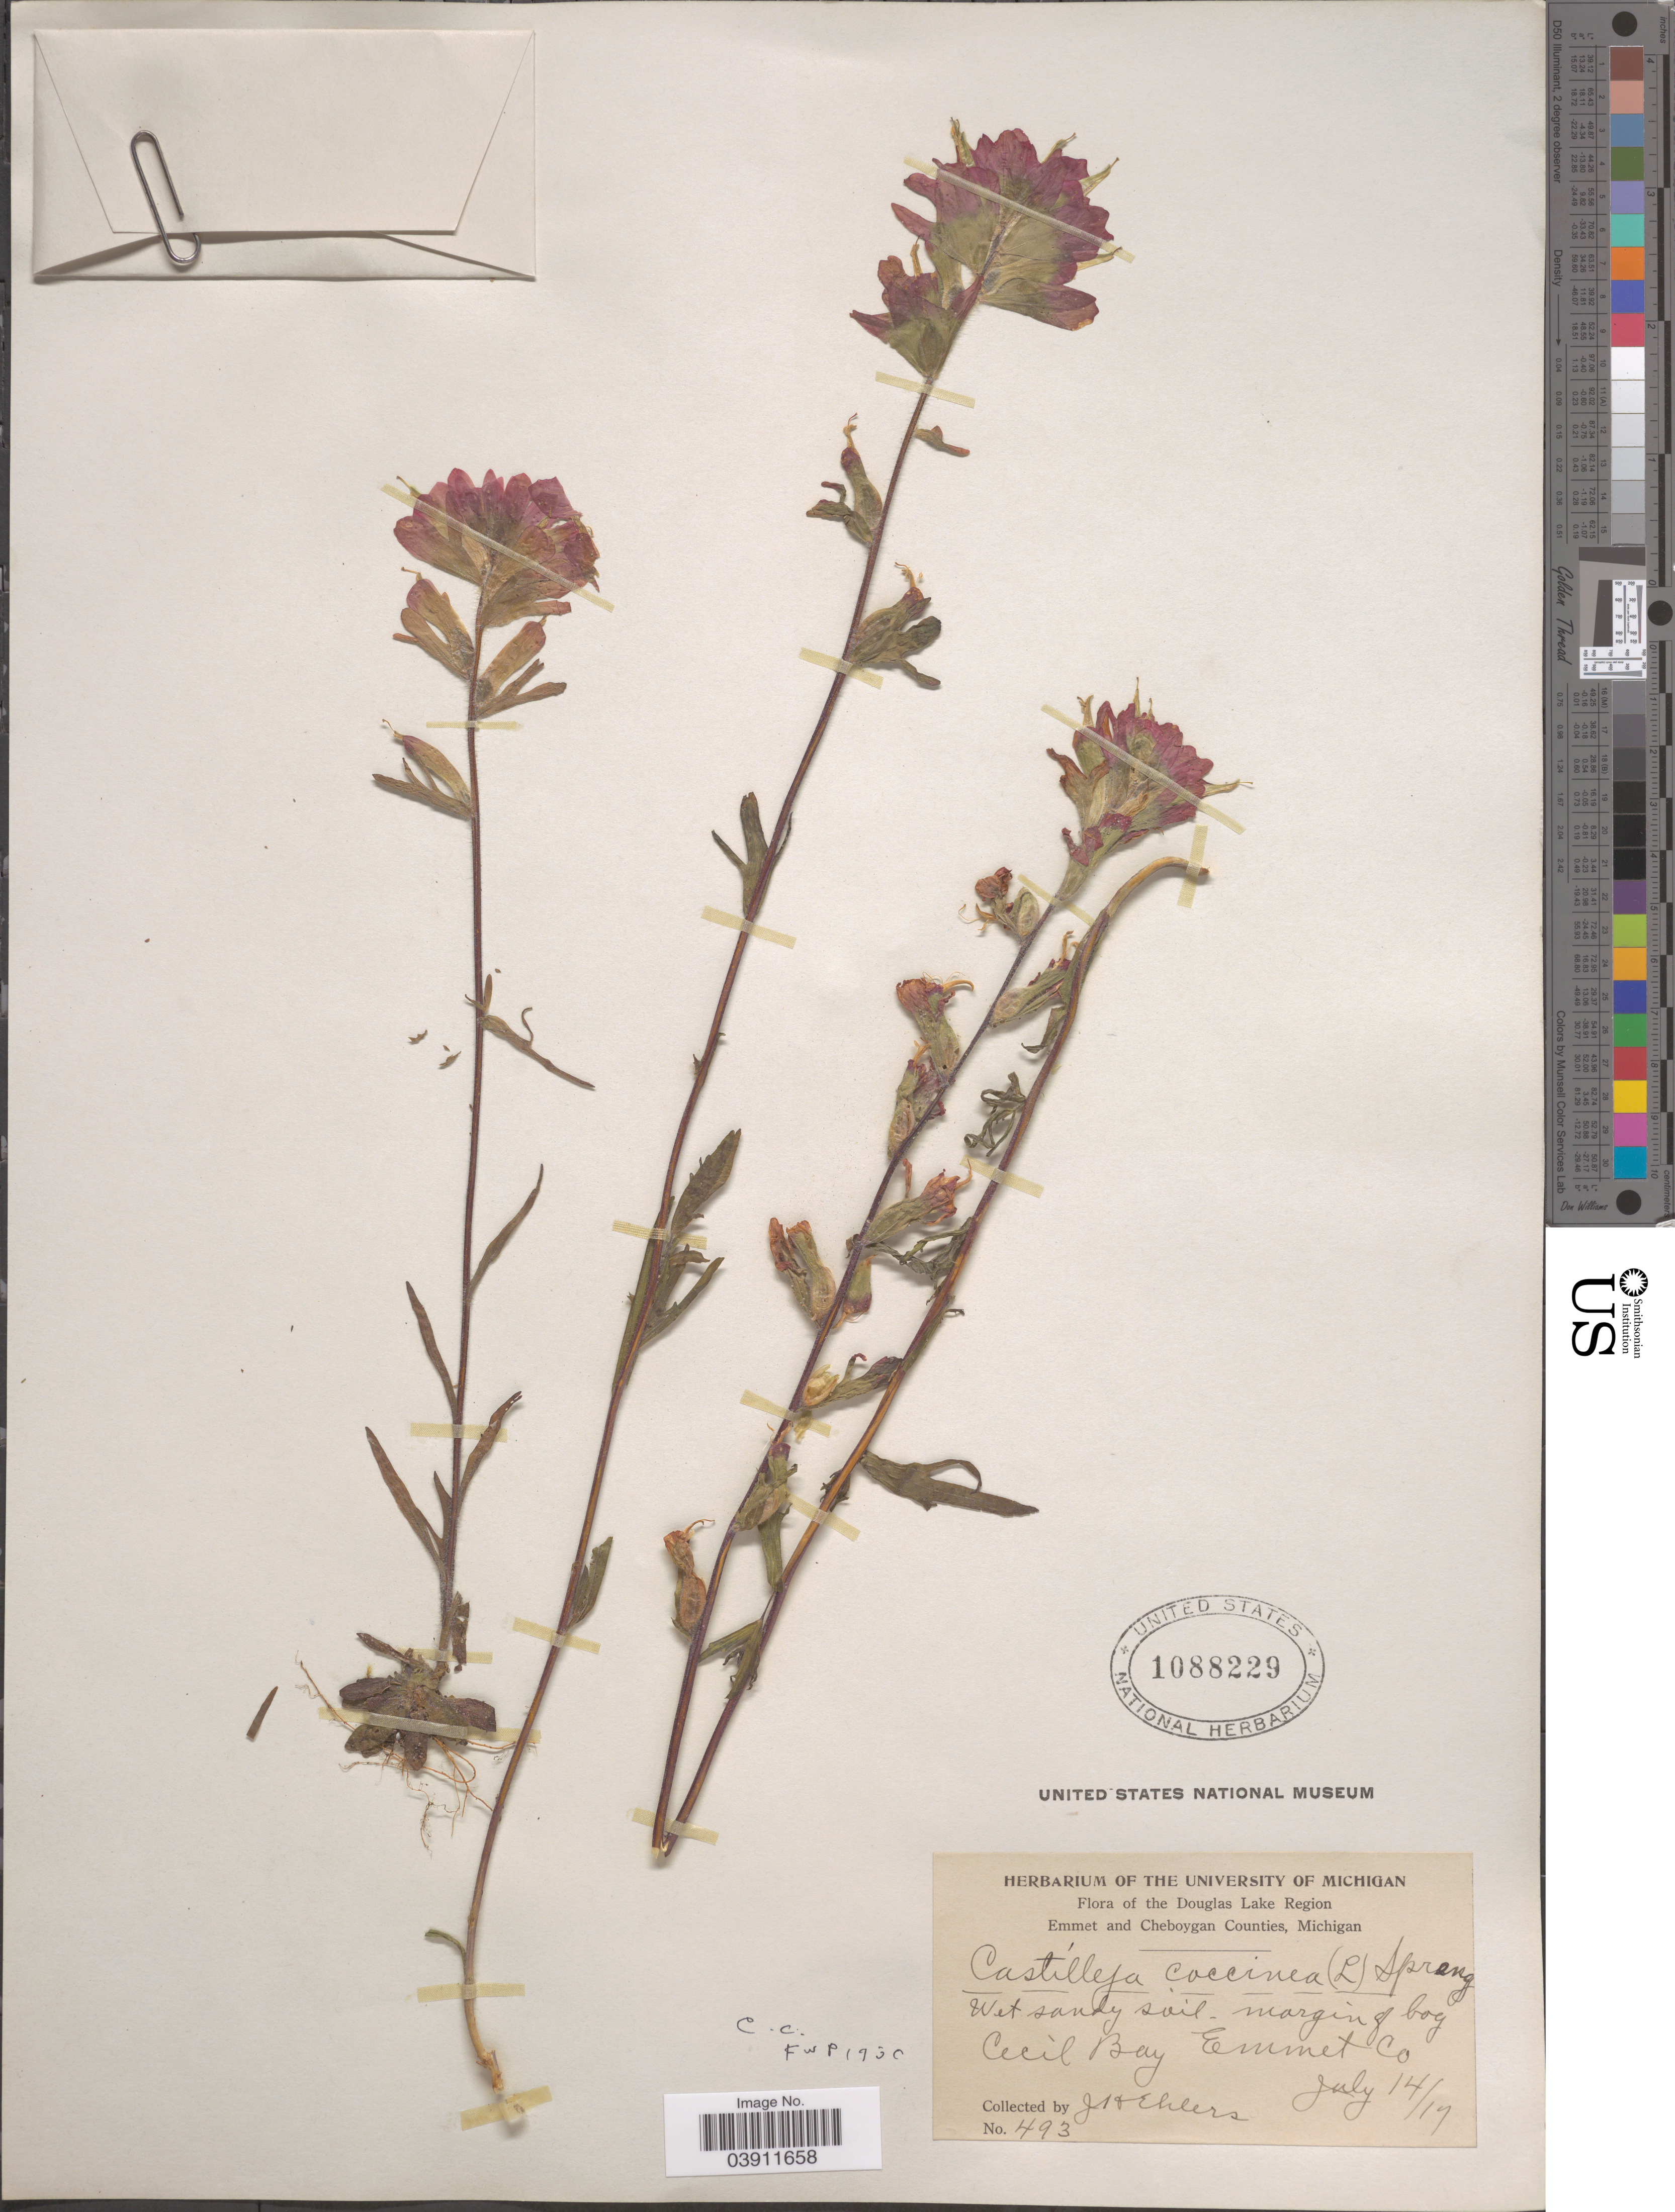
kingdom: Plantae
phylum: Tracheophyta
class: Magnoliopsida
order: Lamiales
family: Orobanchaceae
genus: Castilleja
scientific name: Castilleja coccinea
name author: (L.) Spreng.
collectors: J. H. Ehlers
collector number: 493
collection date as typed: Transcribed d/m/y: 14/7/17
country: United States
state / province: Michigan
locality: The Douglas Lake Region. Cecil Bay, Emmet County.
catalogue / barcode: US 1088229